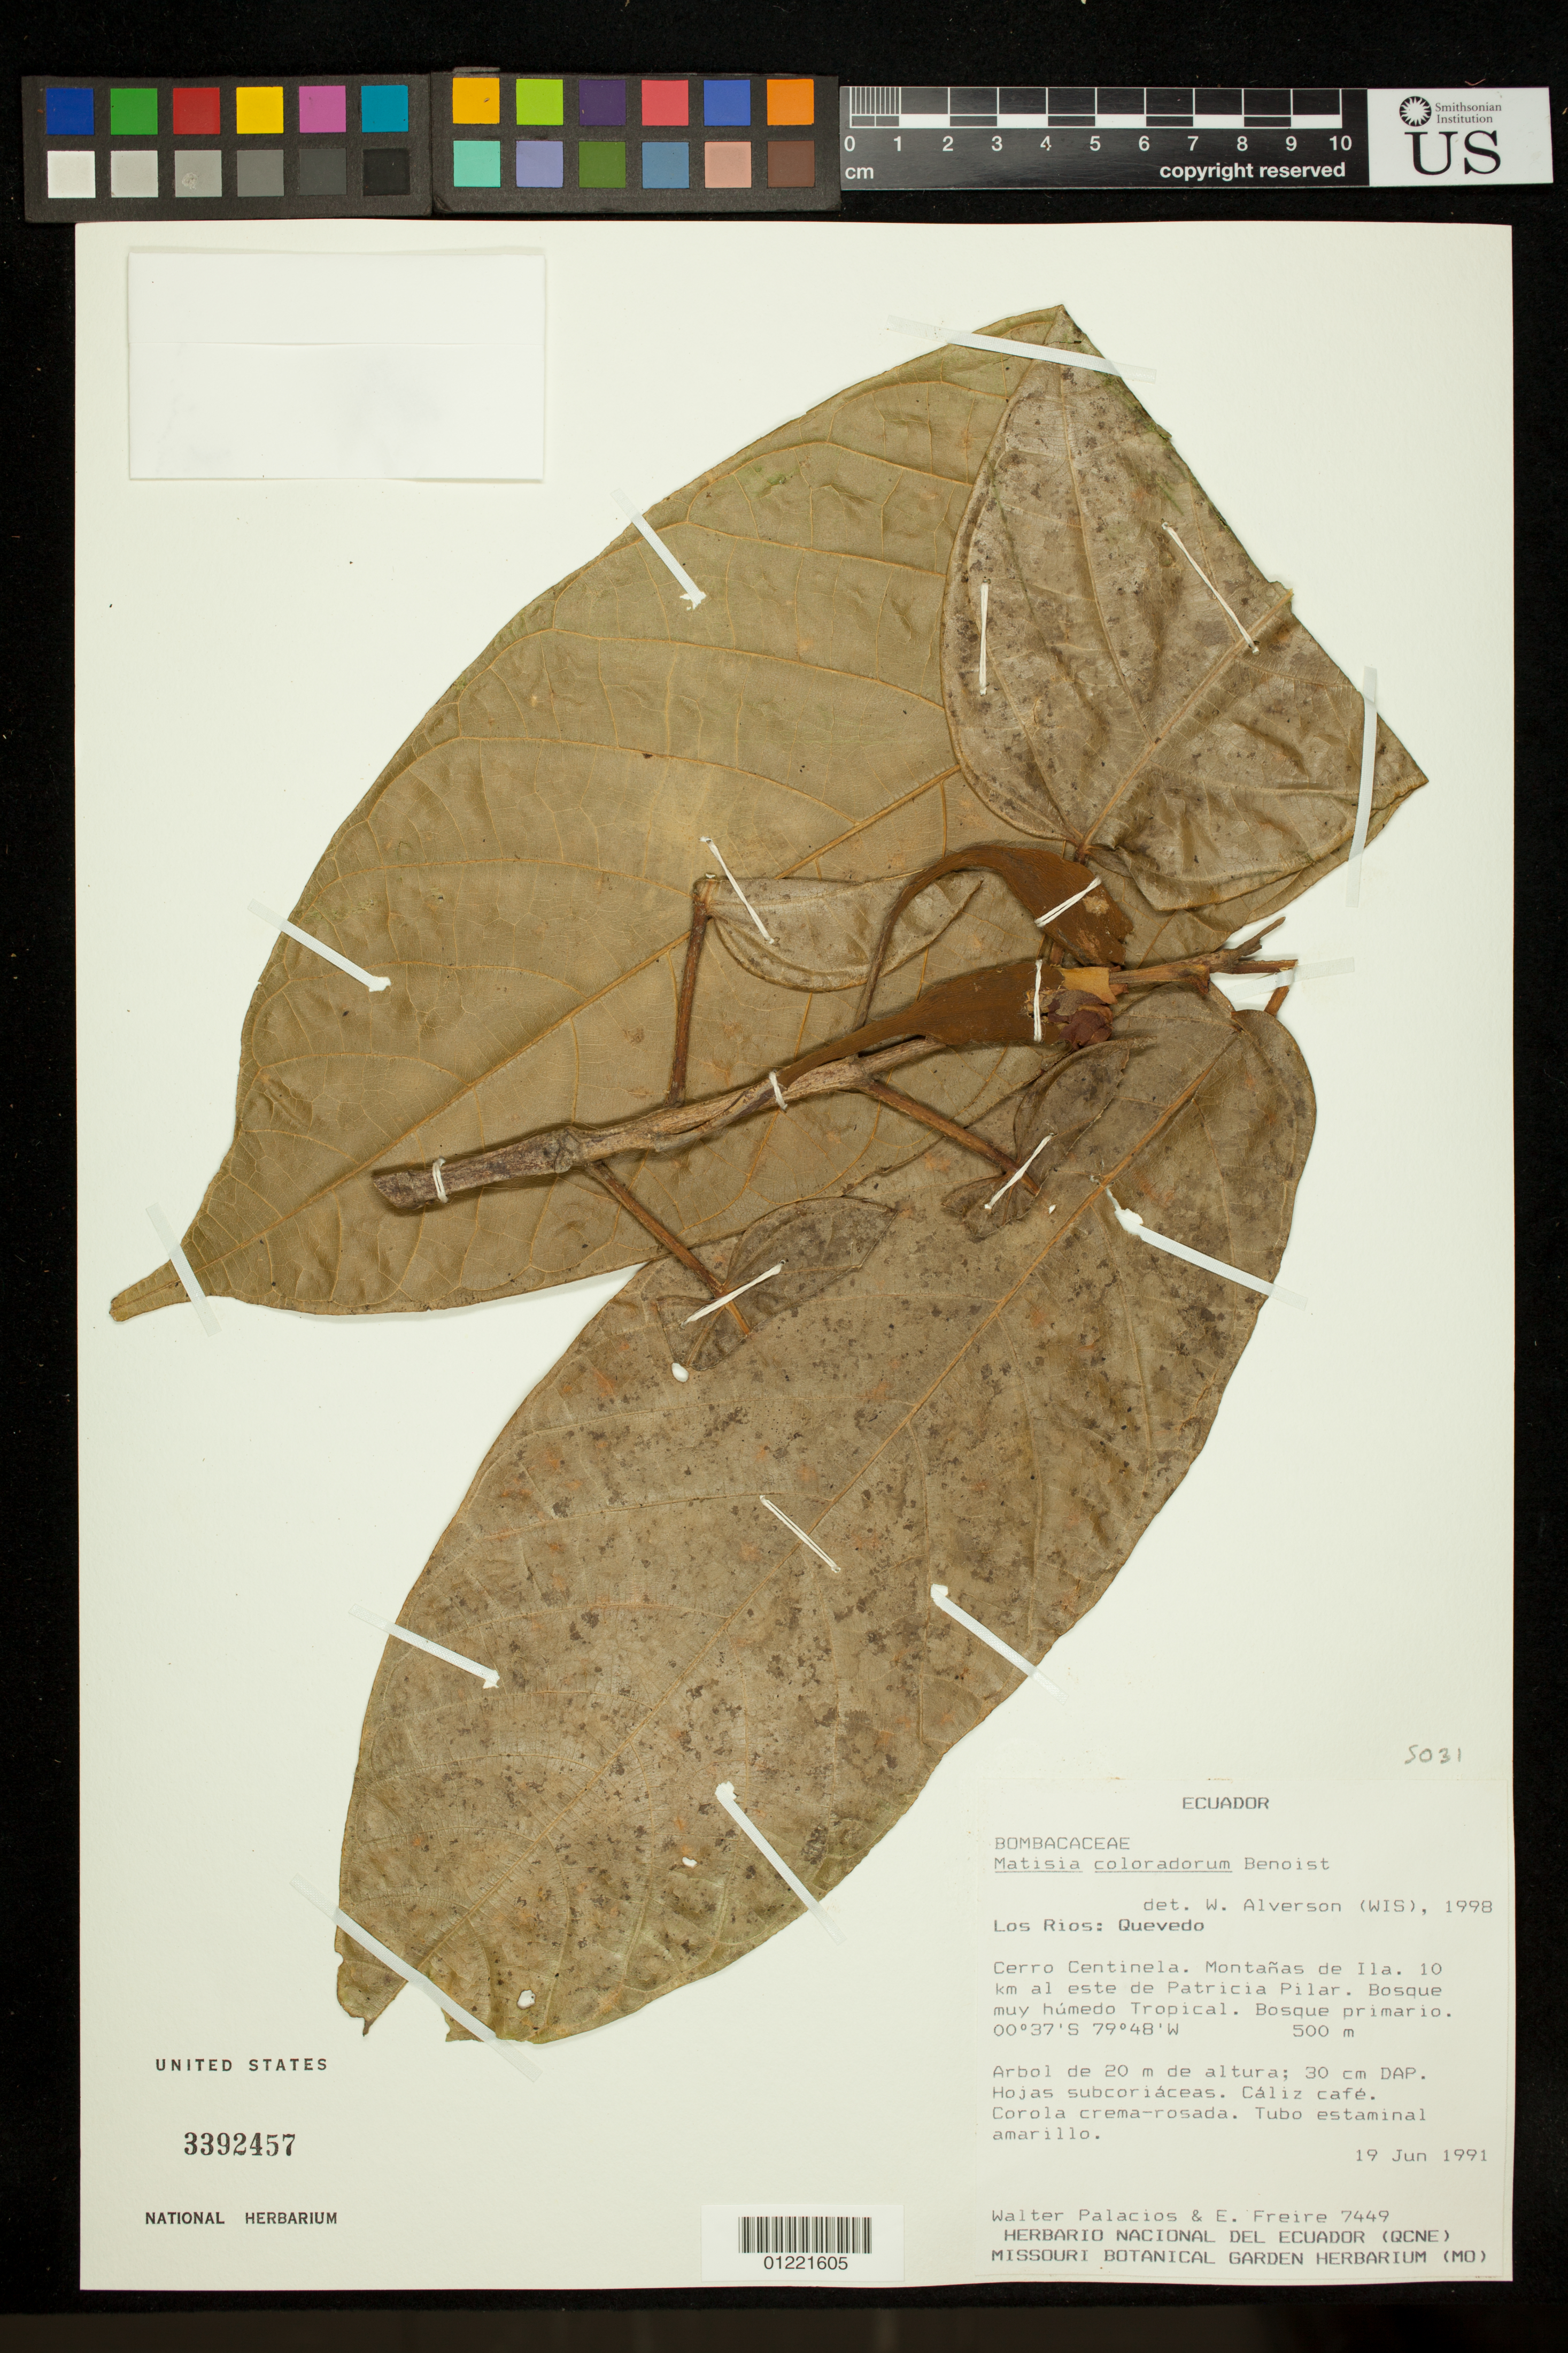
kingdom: Plantae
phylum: Tracheophyta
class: Magnoliopsida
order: Malvales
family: Malvaceae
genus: Matisia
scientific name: Matisia coloradorum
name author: Benoist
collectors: W. Palacios & E. Freire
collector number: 7449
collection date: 1991-06-19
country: Ecuador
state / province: Los Ríos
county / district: Quevedo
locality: Cerro Centinela. Montanas de Ila. 10 km al este de Patricia Pilar.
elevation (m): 500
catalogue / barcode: US 3392457